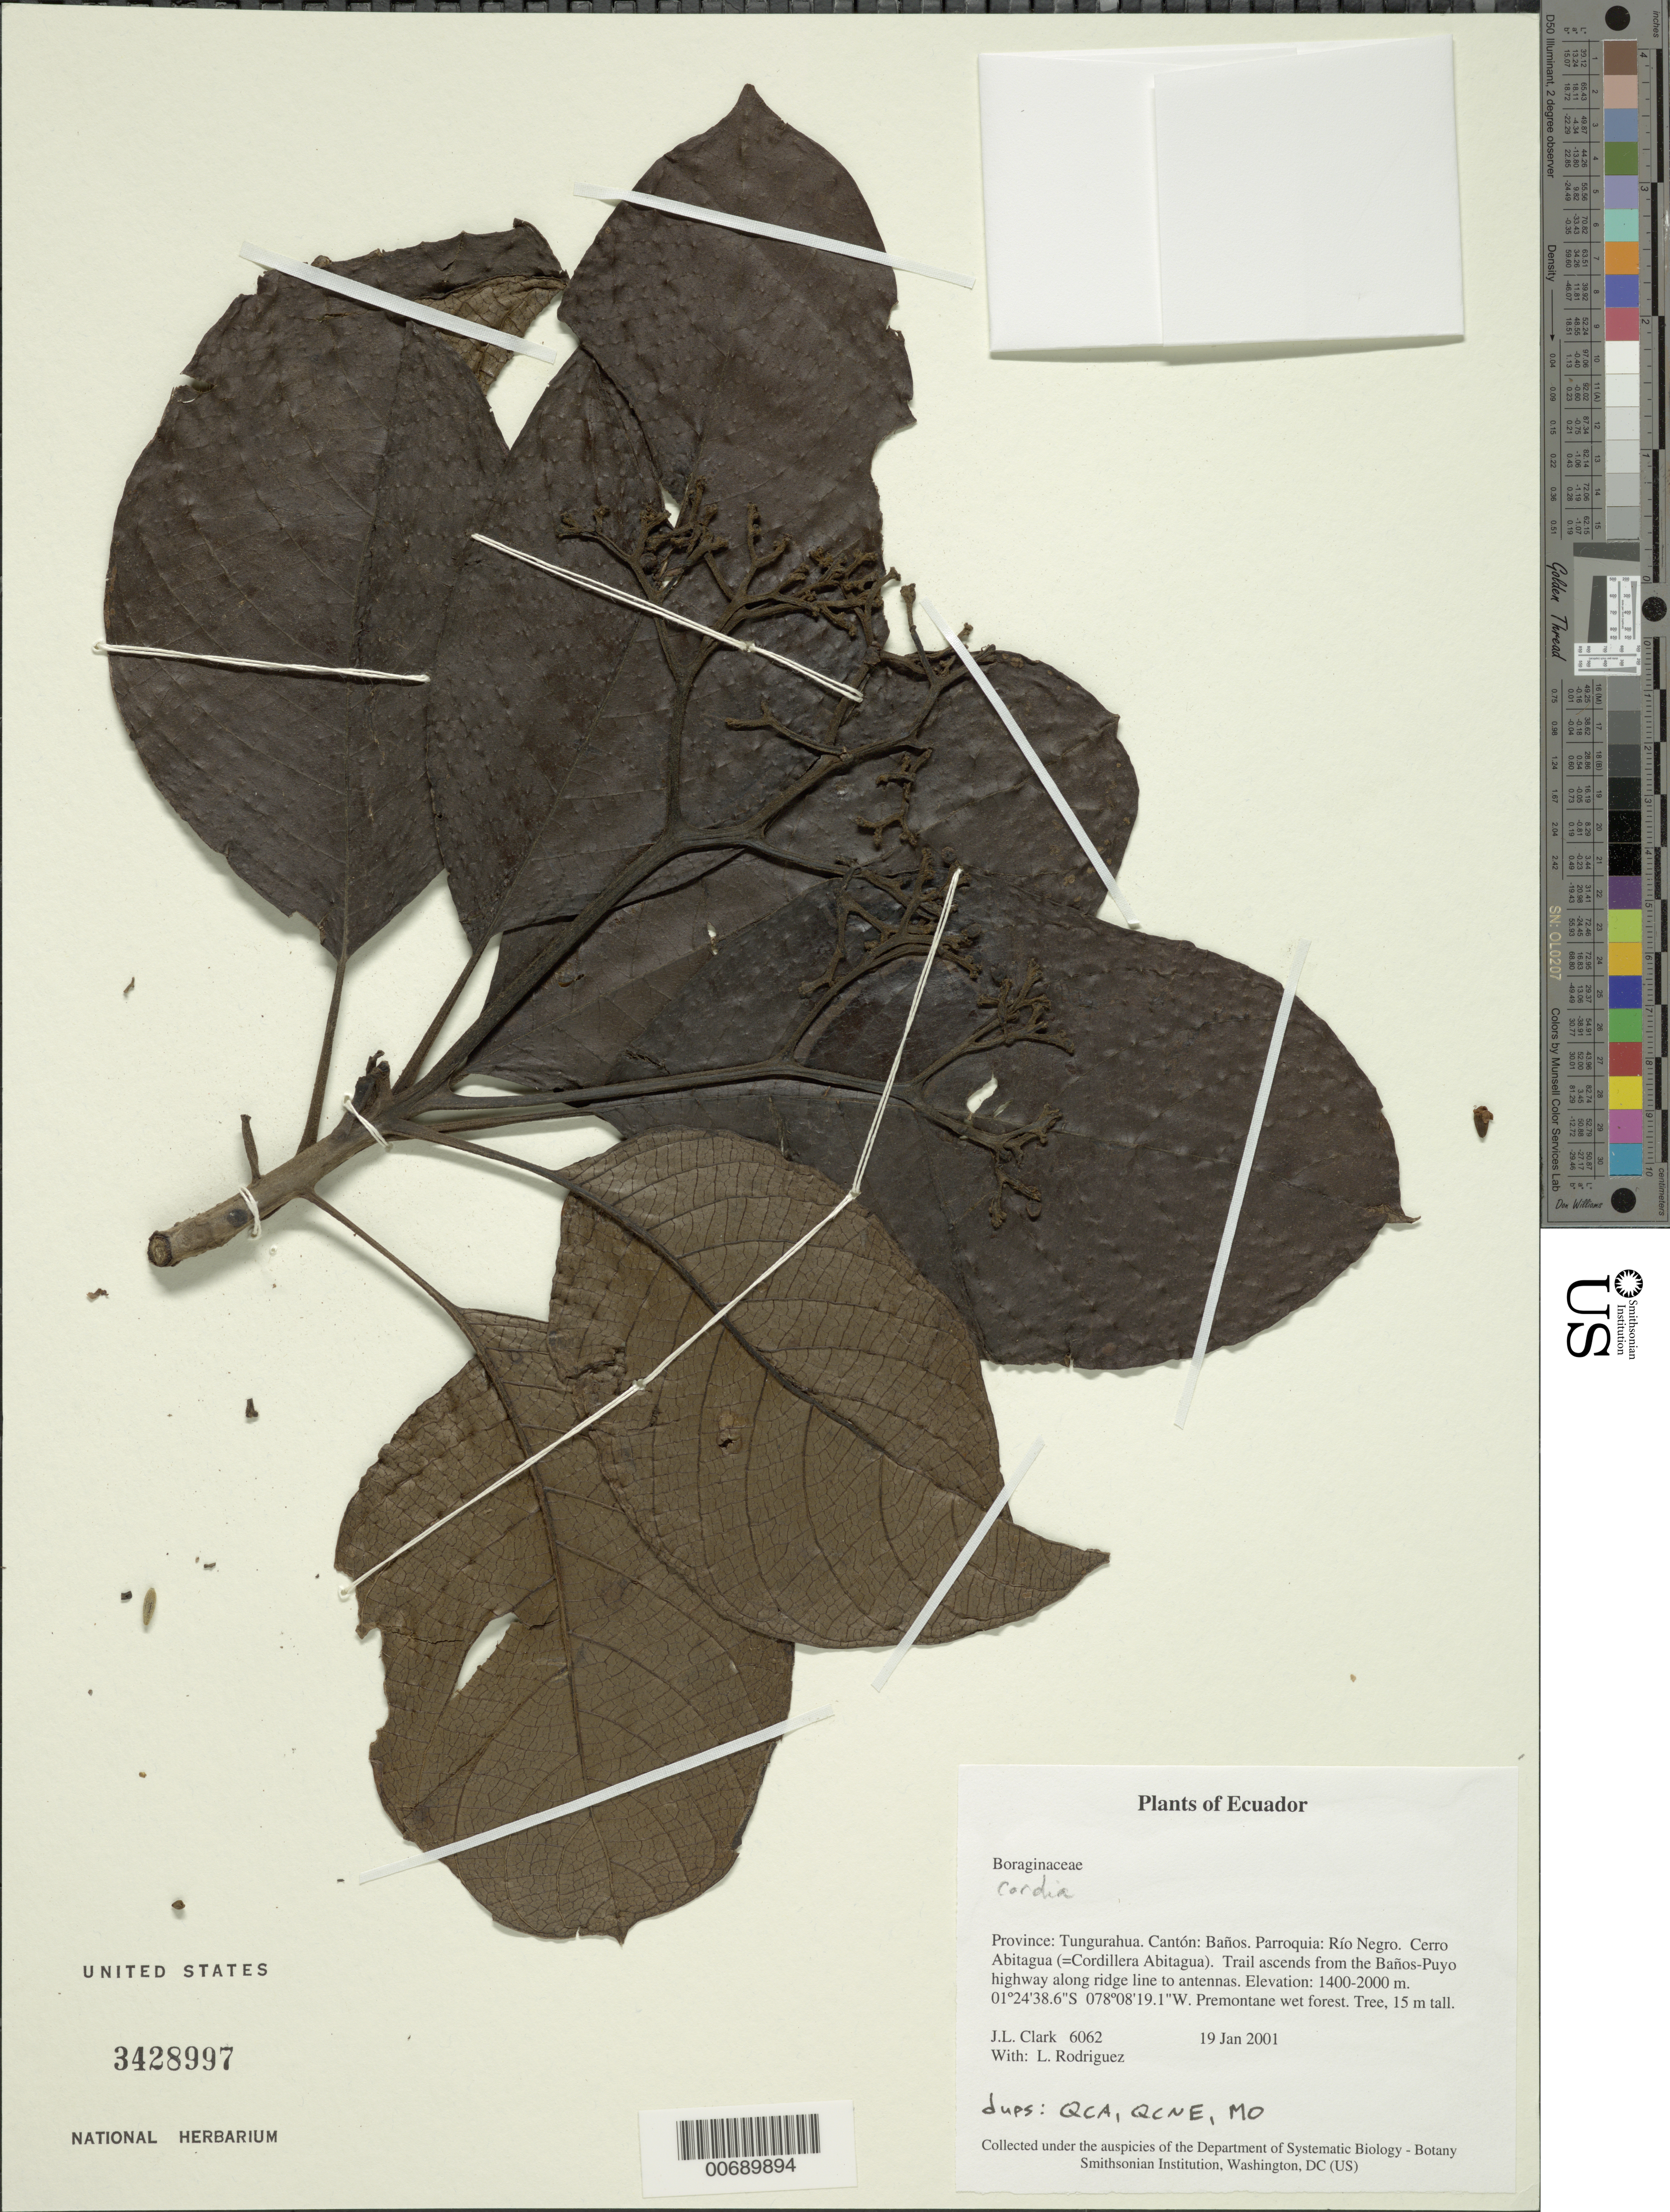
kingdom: Plantae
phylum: Tracheophyta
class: Magnoliopsida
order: Boraginales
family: Boraginaceae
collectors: J. L. Clark & L. Rodriguez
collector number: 6062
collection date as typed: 19 Jan 2001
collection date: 2001-01-19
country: Ecuador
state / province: Tungurahua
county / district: Baños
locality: Parroquia: Río Negro. Cerro Abitagua (=Cordillera Abitagua). Trail ascends from the Baños-Puyo highway along ridge line to antennas.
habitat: Premontane wet forest.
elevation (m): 1400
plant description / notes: MO, QCA, QCNE, US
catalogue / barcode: US 3428997